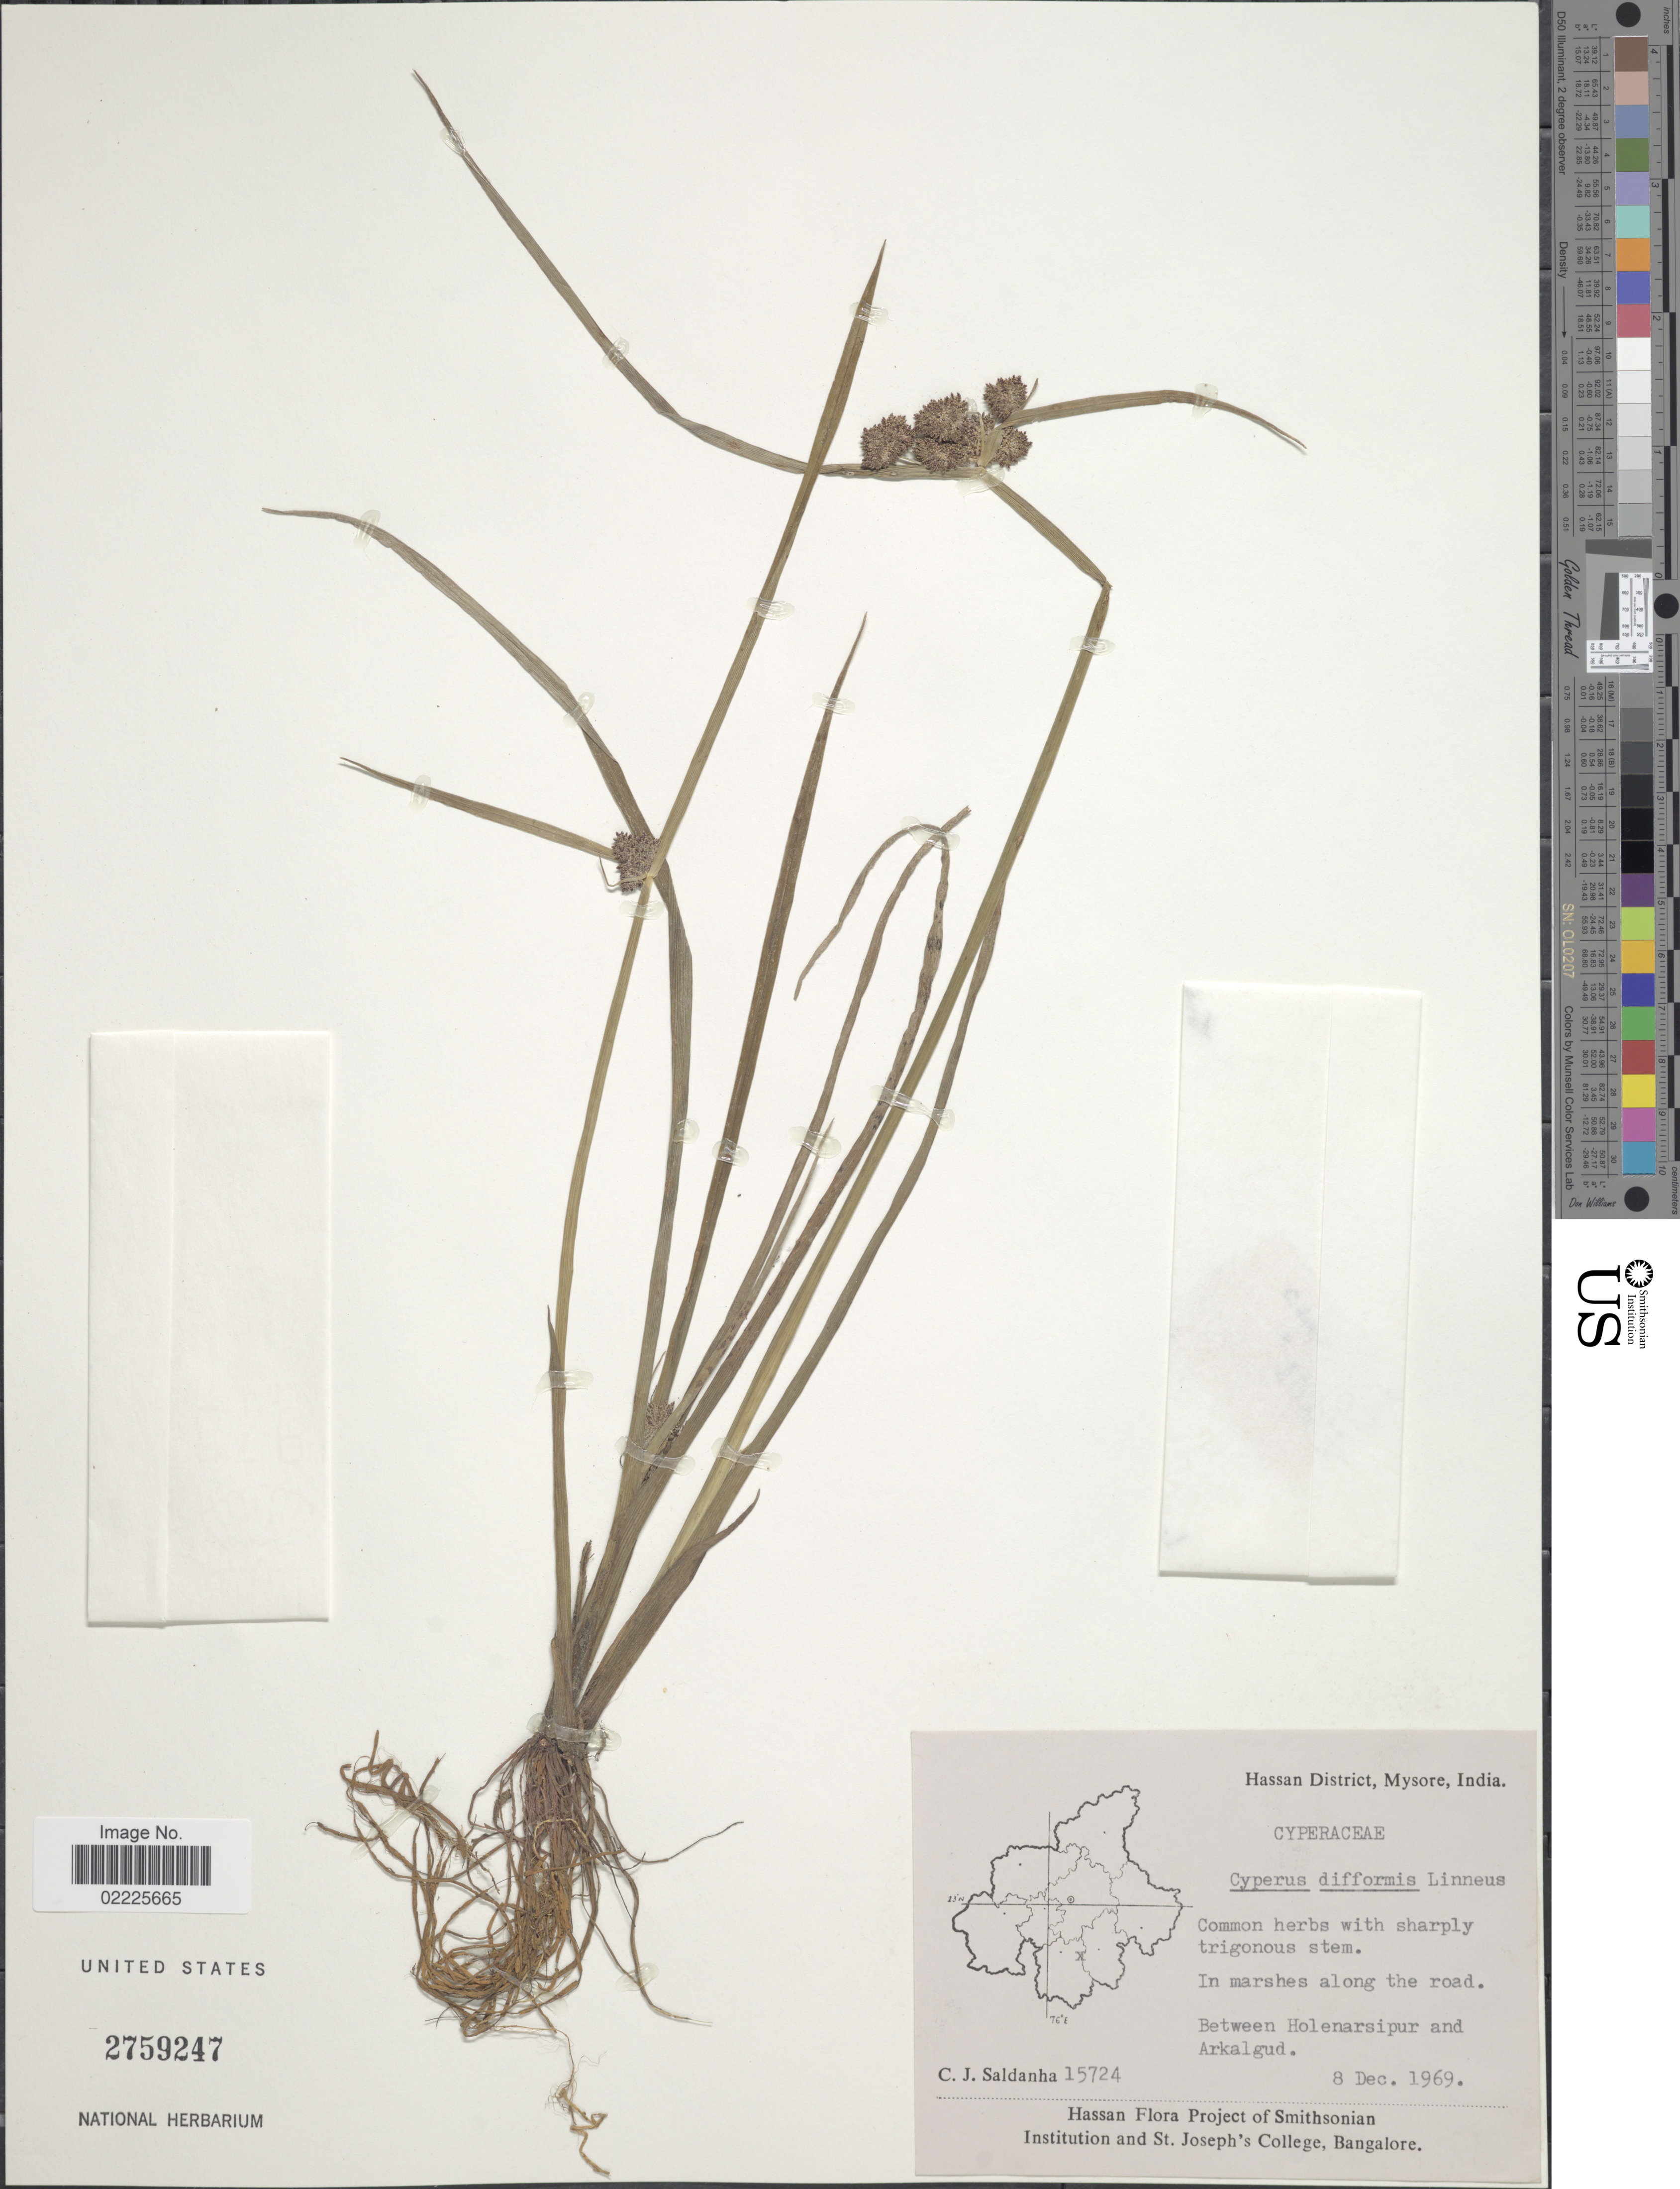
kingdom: Plantae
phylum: Tracheophyta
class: Liliopsida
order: Poales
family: Cyperaceae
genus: Cyperus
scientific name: Cyperus difformis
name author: L.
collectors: C. J. Saldanha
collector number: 15724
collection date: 1969-12-08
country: India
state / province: Karnataka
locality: Hassan District, Mysore, in marshes along the road, Between Holenarsipur and Arkagud.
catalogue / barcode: US 2759247